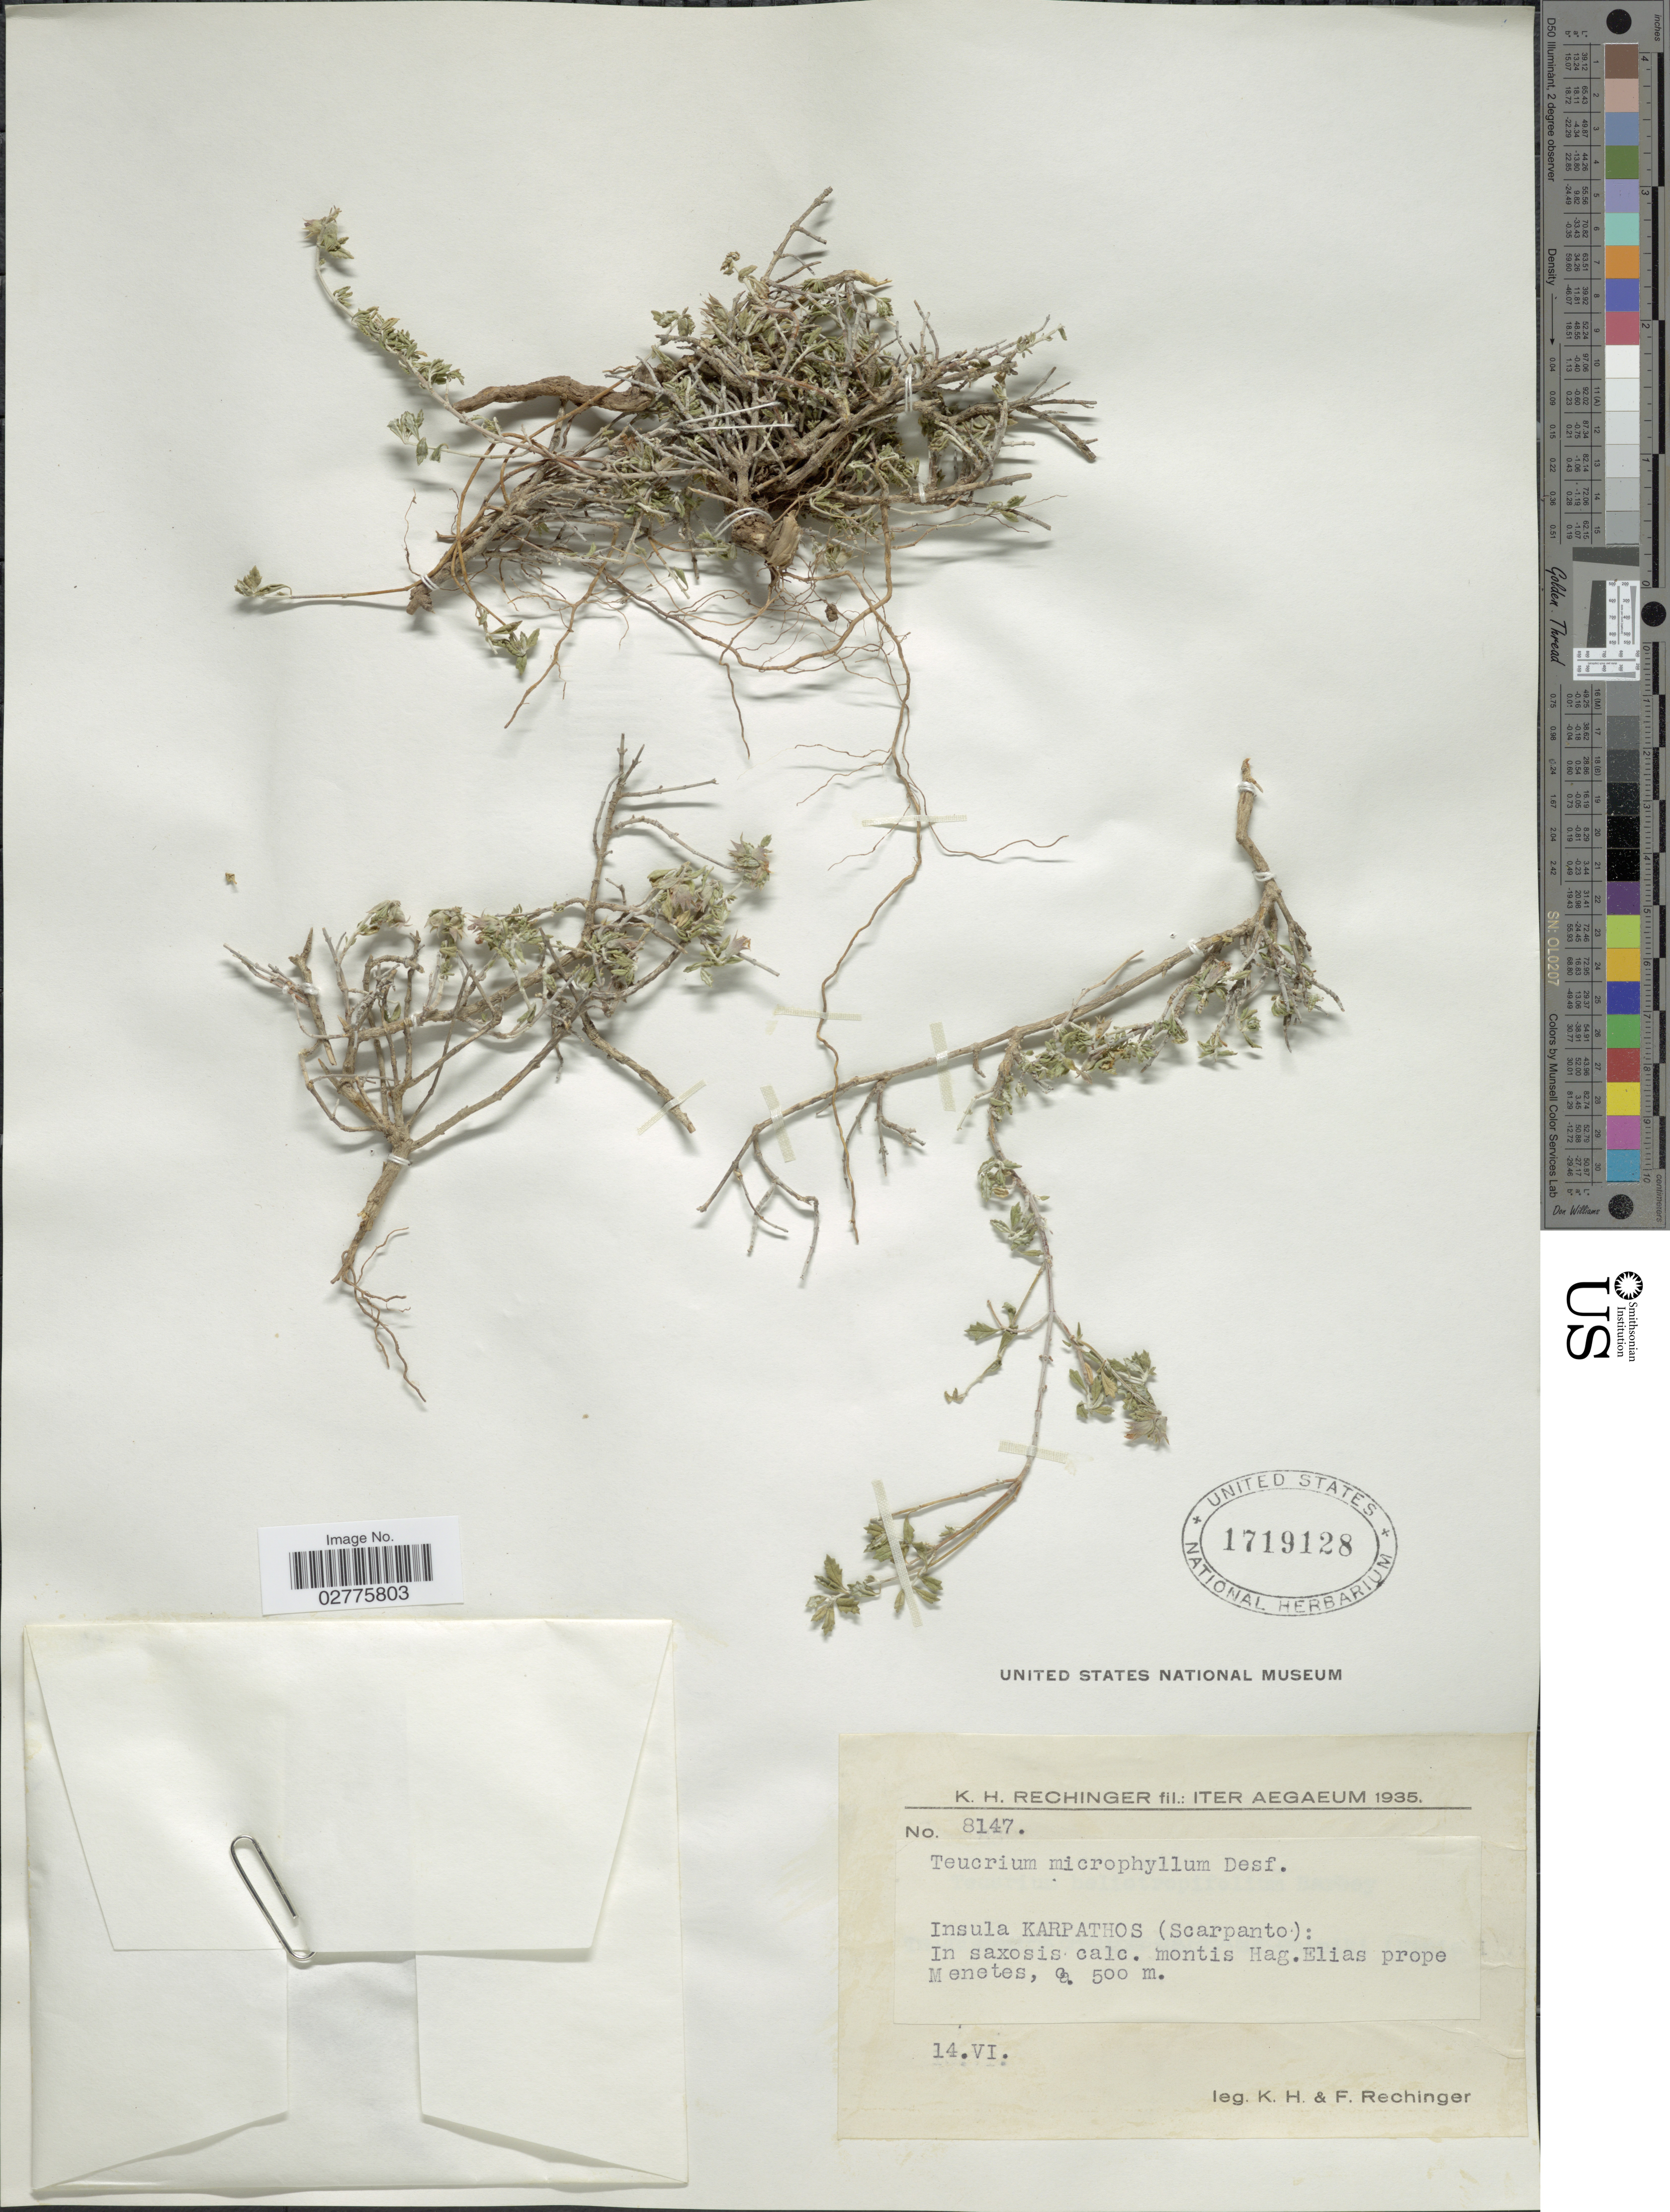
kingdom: Plantae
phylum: Tracheophyta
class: Magnoliopsida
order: Lamiales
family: Lamiaceae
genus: Teucrium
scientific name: Teucrium microphyllum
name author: Desf.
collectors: K. H. Rechinger & F. Rechinger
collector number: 8147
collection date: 1935-06-14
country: Greece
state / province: South Aegean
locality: Aegaeum. Insula Karpathos (Scarpanto) : In saxosis calc. montis Hag. Elisas prope Menetes.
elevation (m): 500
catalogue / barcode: US 1719128